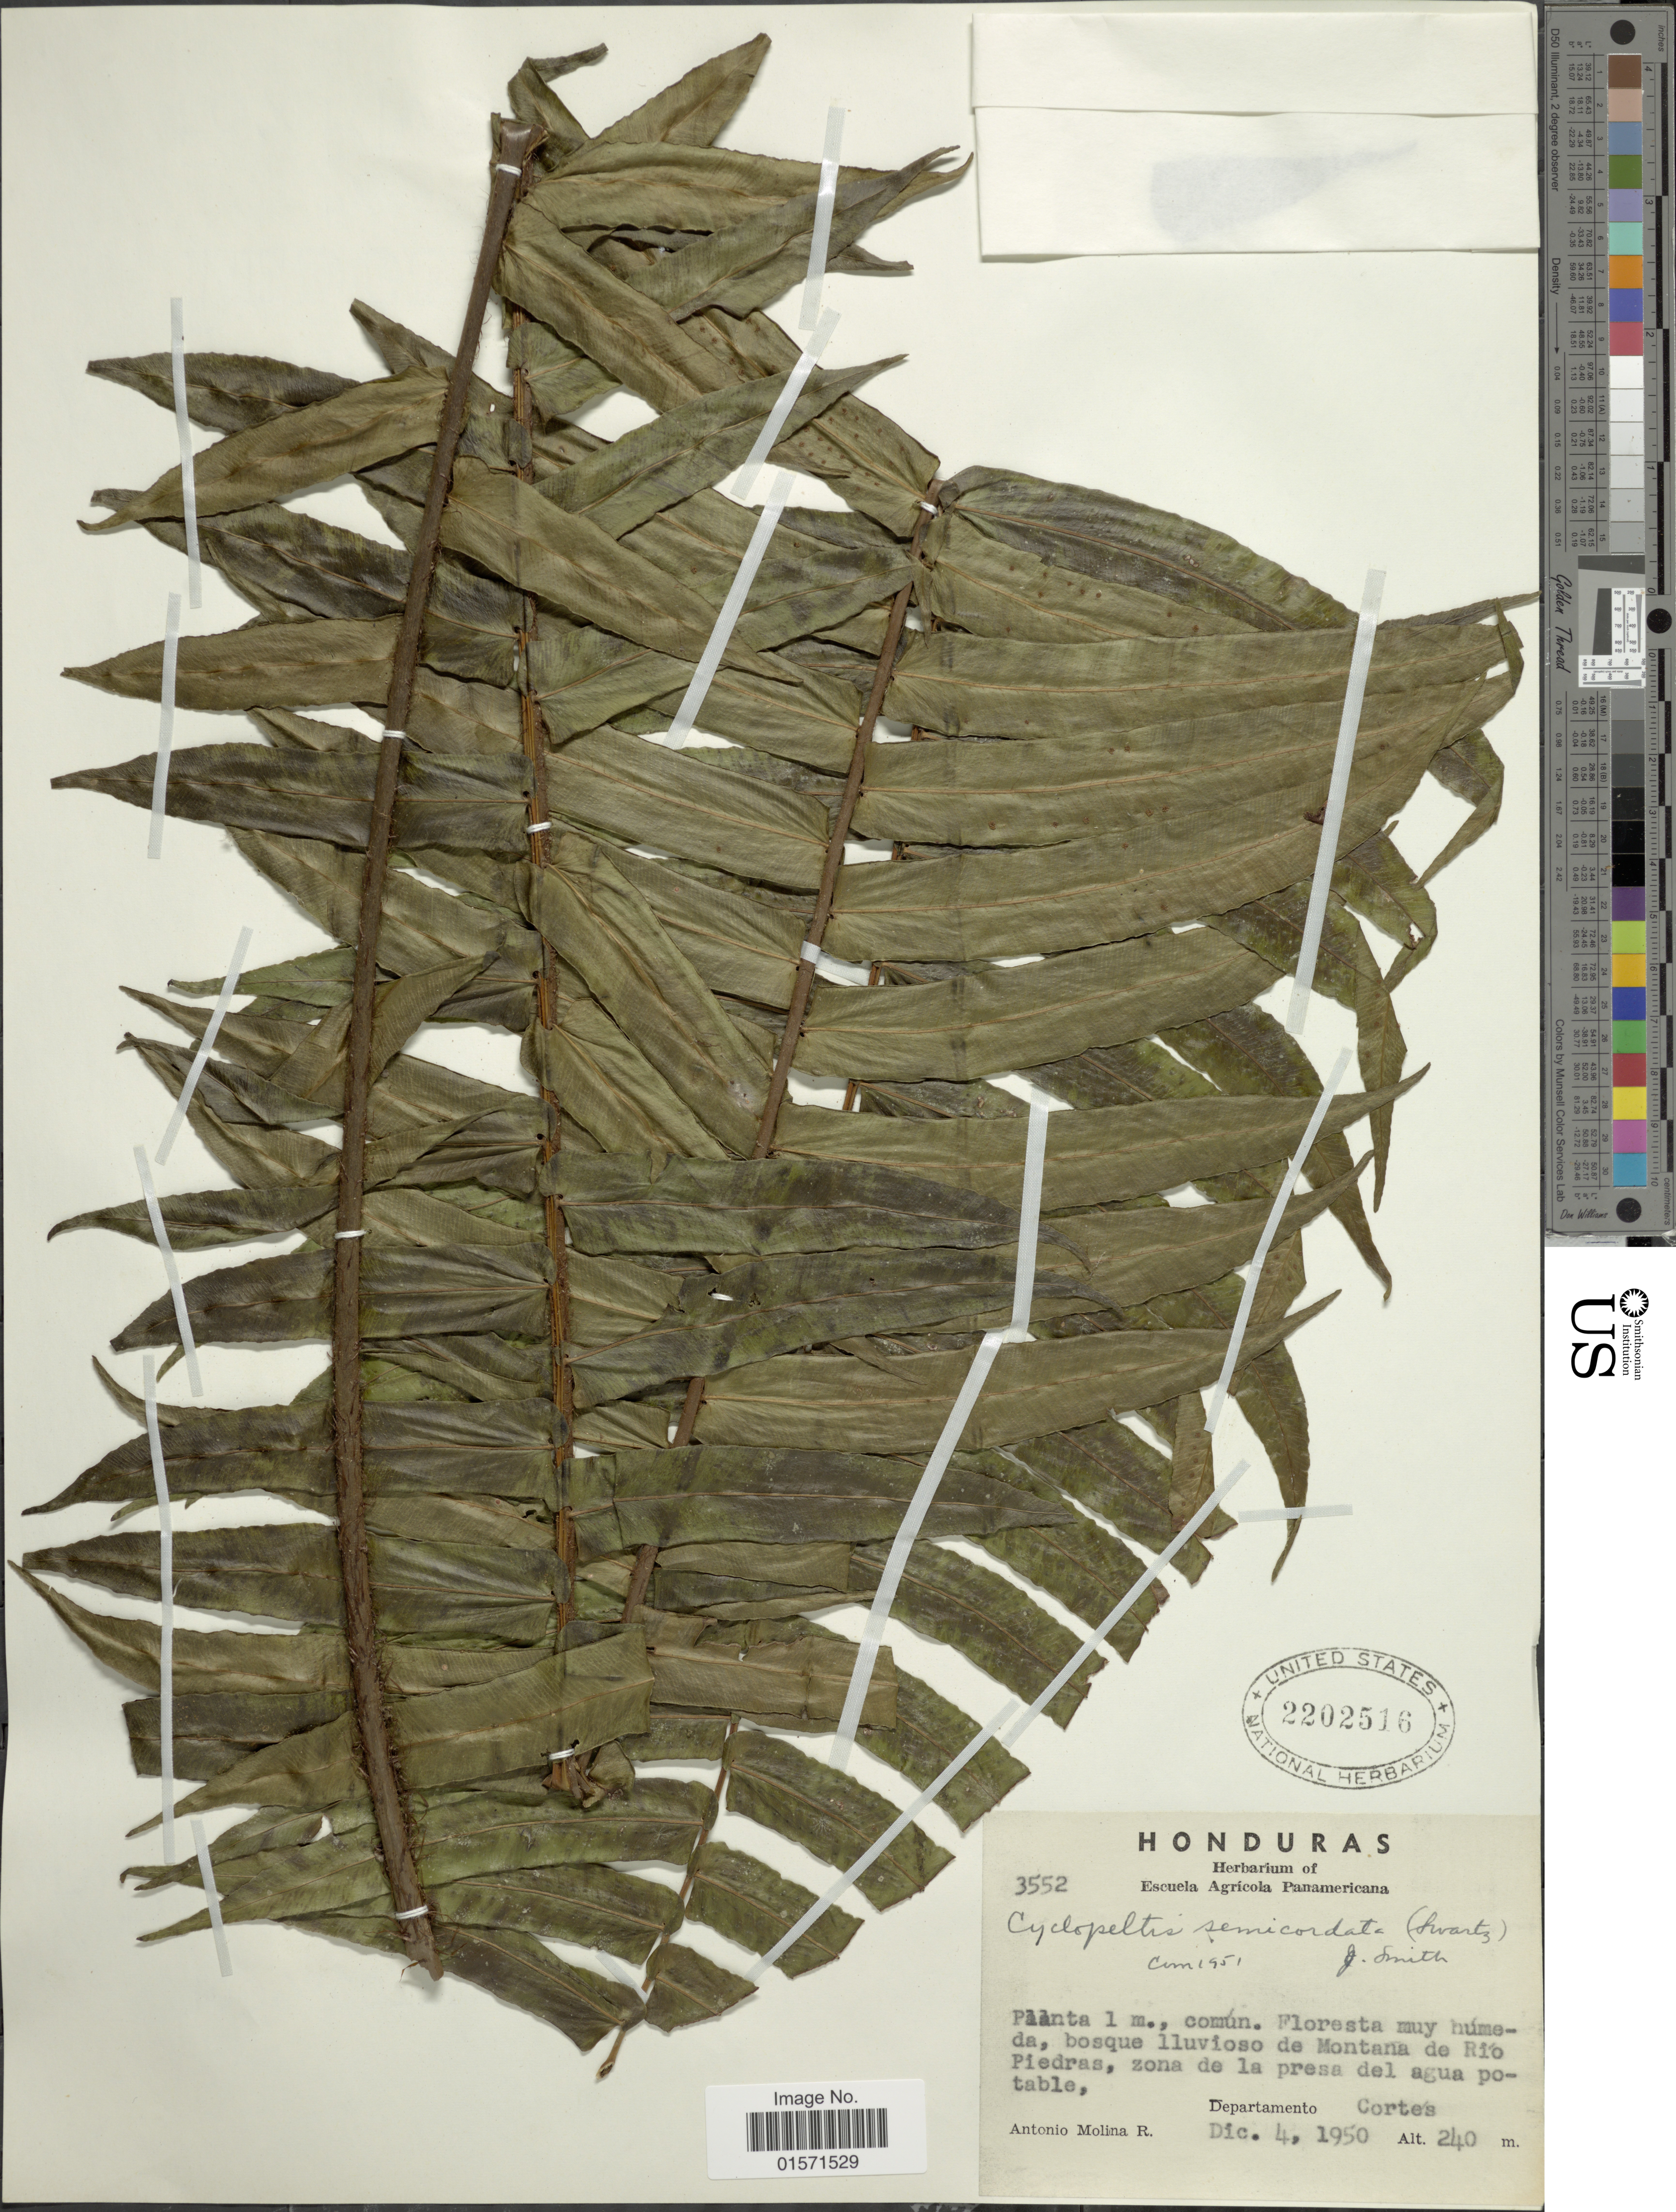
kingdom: Plantae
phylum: Tracheophyta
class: Polypodiopsida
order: Polypodiales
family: Lomariopsidaceae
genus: Cyclopeltis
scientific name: Cyclopeltis semicordata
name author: (Sw.) J. Sm.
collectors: A. Molina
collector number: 3552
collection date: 1950-12-04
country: Honduras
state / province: Cortés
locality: Floresta muy humeda, bosque lluvioso de Montana de Rio Piedras, zona de la presa del agua potable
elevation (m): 240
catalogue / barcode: US 2202516